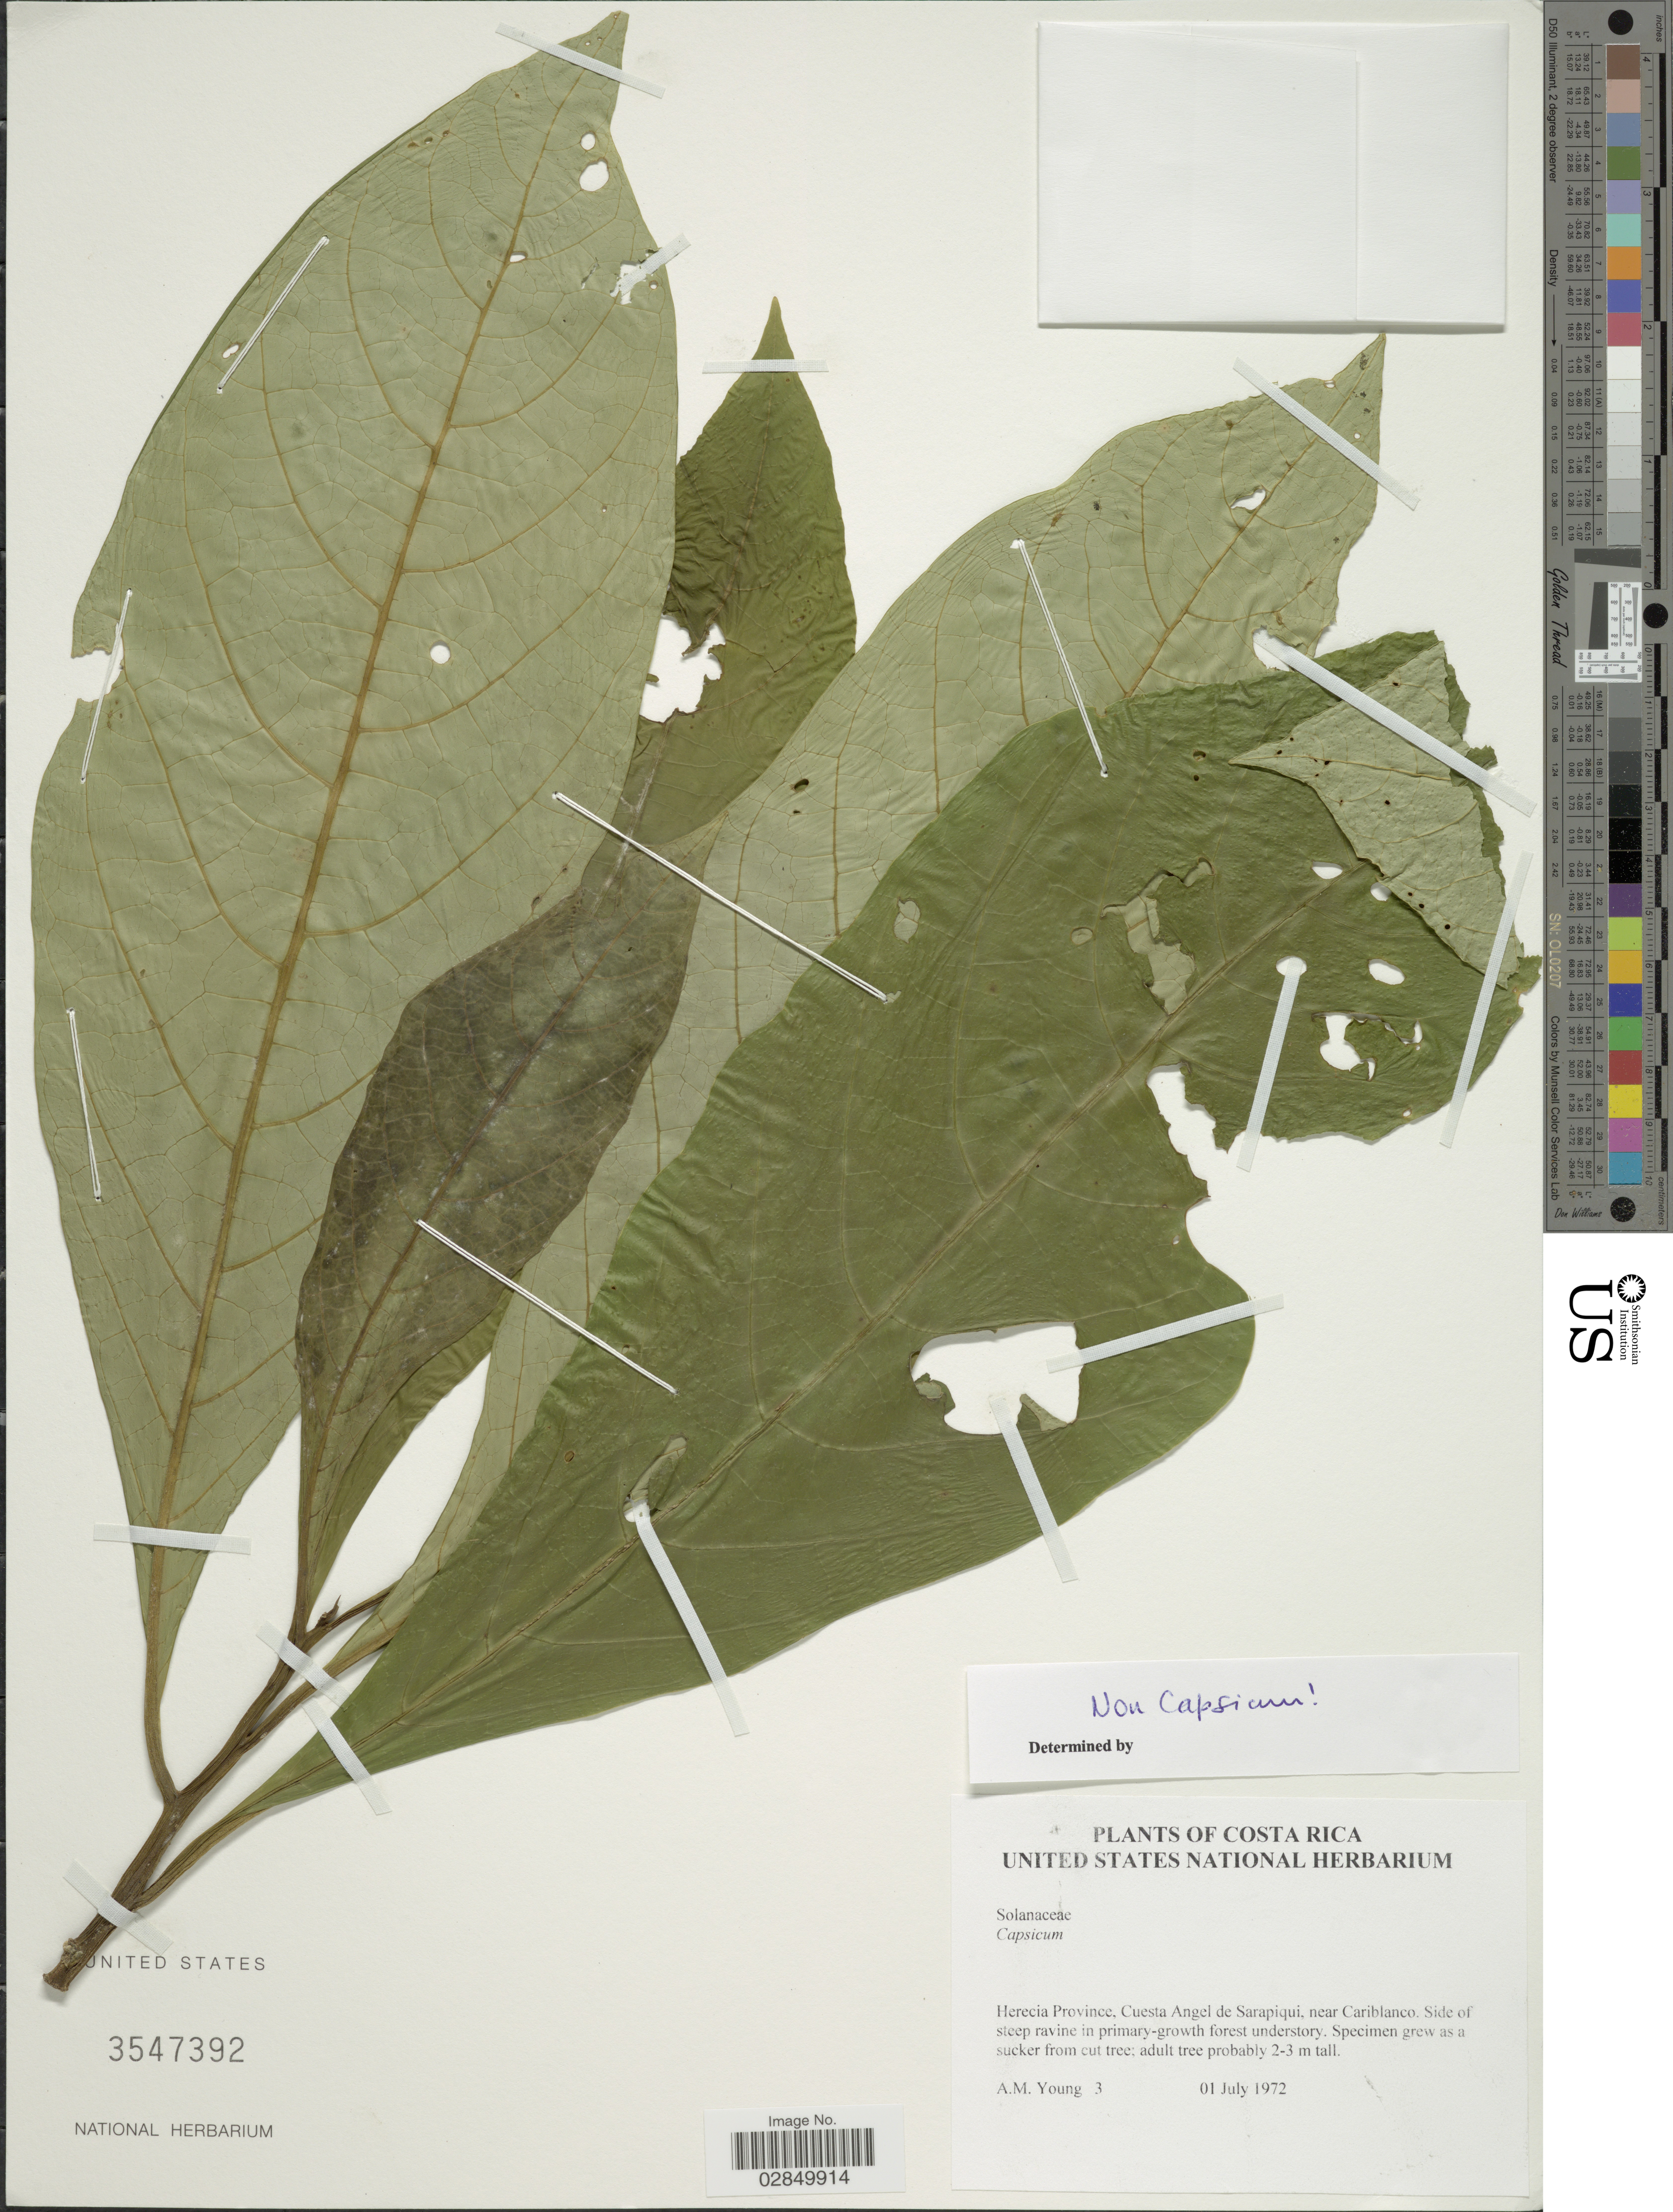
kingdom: Plantae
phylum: Tracheophyta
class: Magnoliopsida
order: Solanales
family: Solanaceae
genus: Lycianthes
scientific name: Lycianthes synanthera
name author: (Sendtn.) Bitter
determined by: Dean, E. A.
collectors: A. Young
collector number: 3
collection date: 1972-07-01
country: Costa Rica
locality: Herecia Province, Cuesta Angel de Sarapiqui, near Cariblanco.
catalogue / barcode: US 3547392